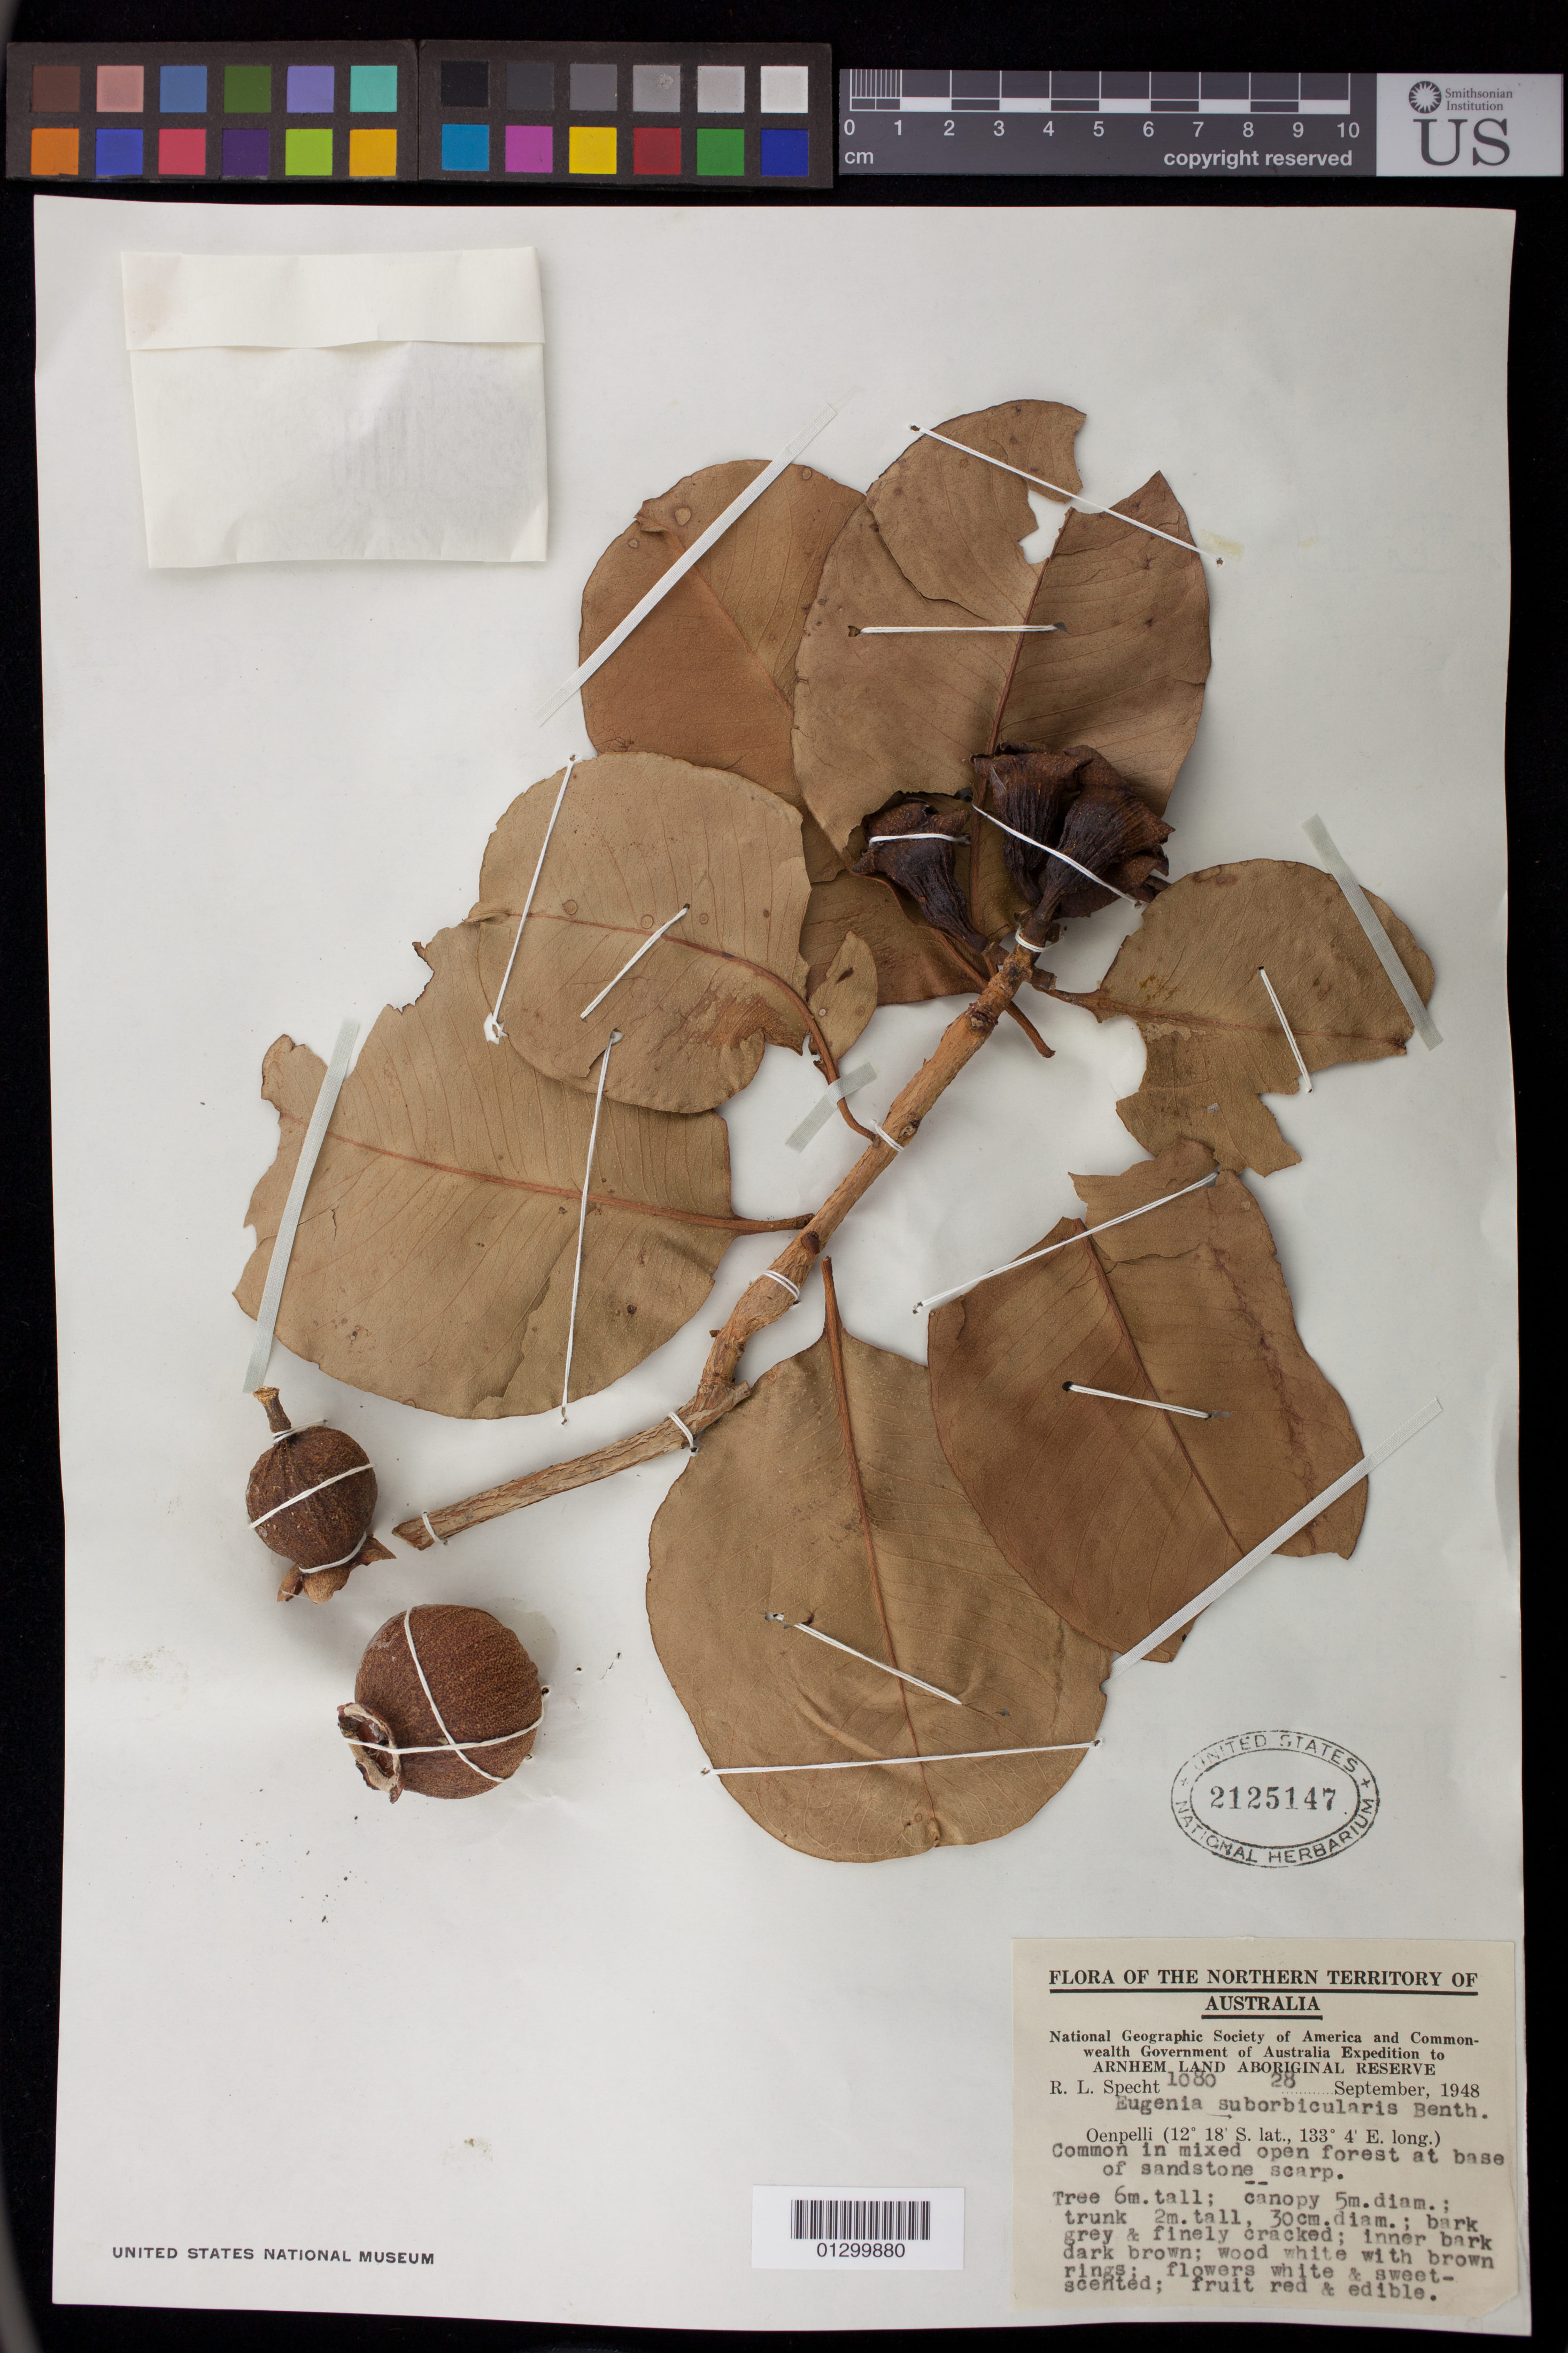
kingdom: Plantae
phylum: Tracheophyta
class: Magnoliopsida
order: Myrtales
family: Myrtaceae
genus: Syzygium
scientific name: Syzygium suborbiculare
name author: (Benth.) T.G. Hartley & L.M. Perry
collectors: R. L. Specht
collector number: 1080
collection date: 1948-09-28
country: Australia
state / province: Northern Territory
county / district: West Arnhem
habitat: Common in mixed open forest at base of sandstone scarp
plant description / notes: Tree 6m. tall; canopy 5m. diam. trunk 2.m tall, 30 cm. diam.; bark grey and finely cracked; inner bark dark brown; wood white with brown rings; flowers white and sweet-scented; fruit red and edible.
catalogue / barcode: US 2125147